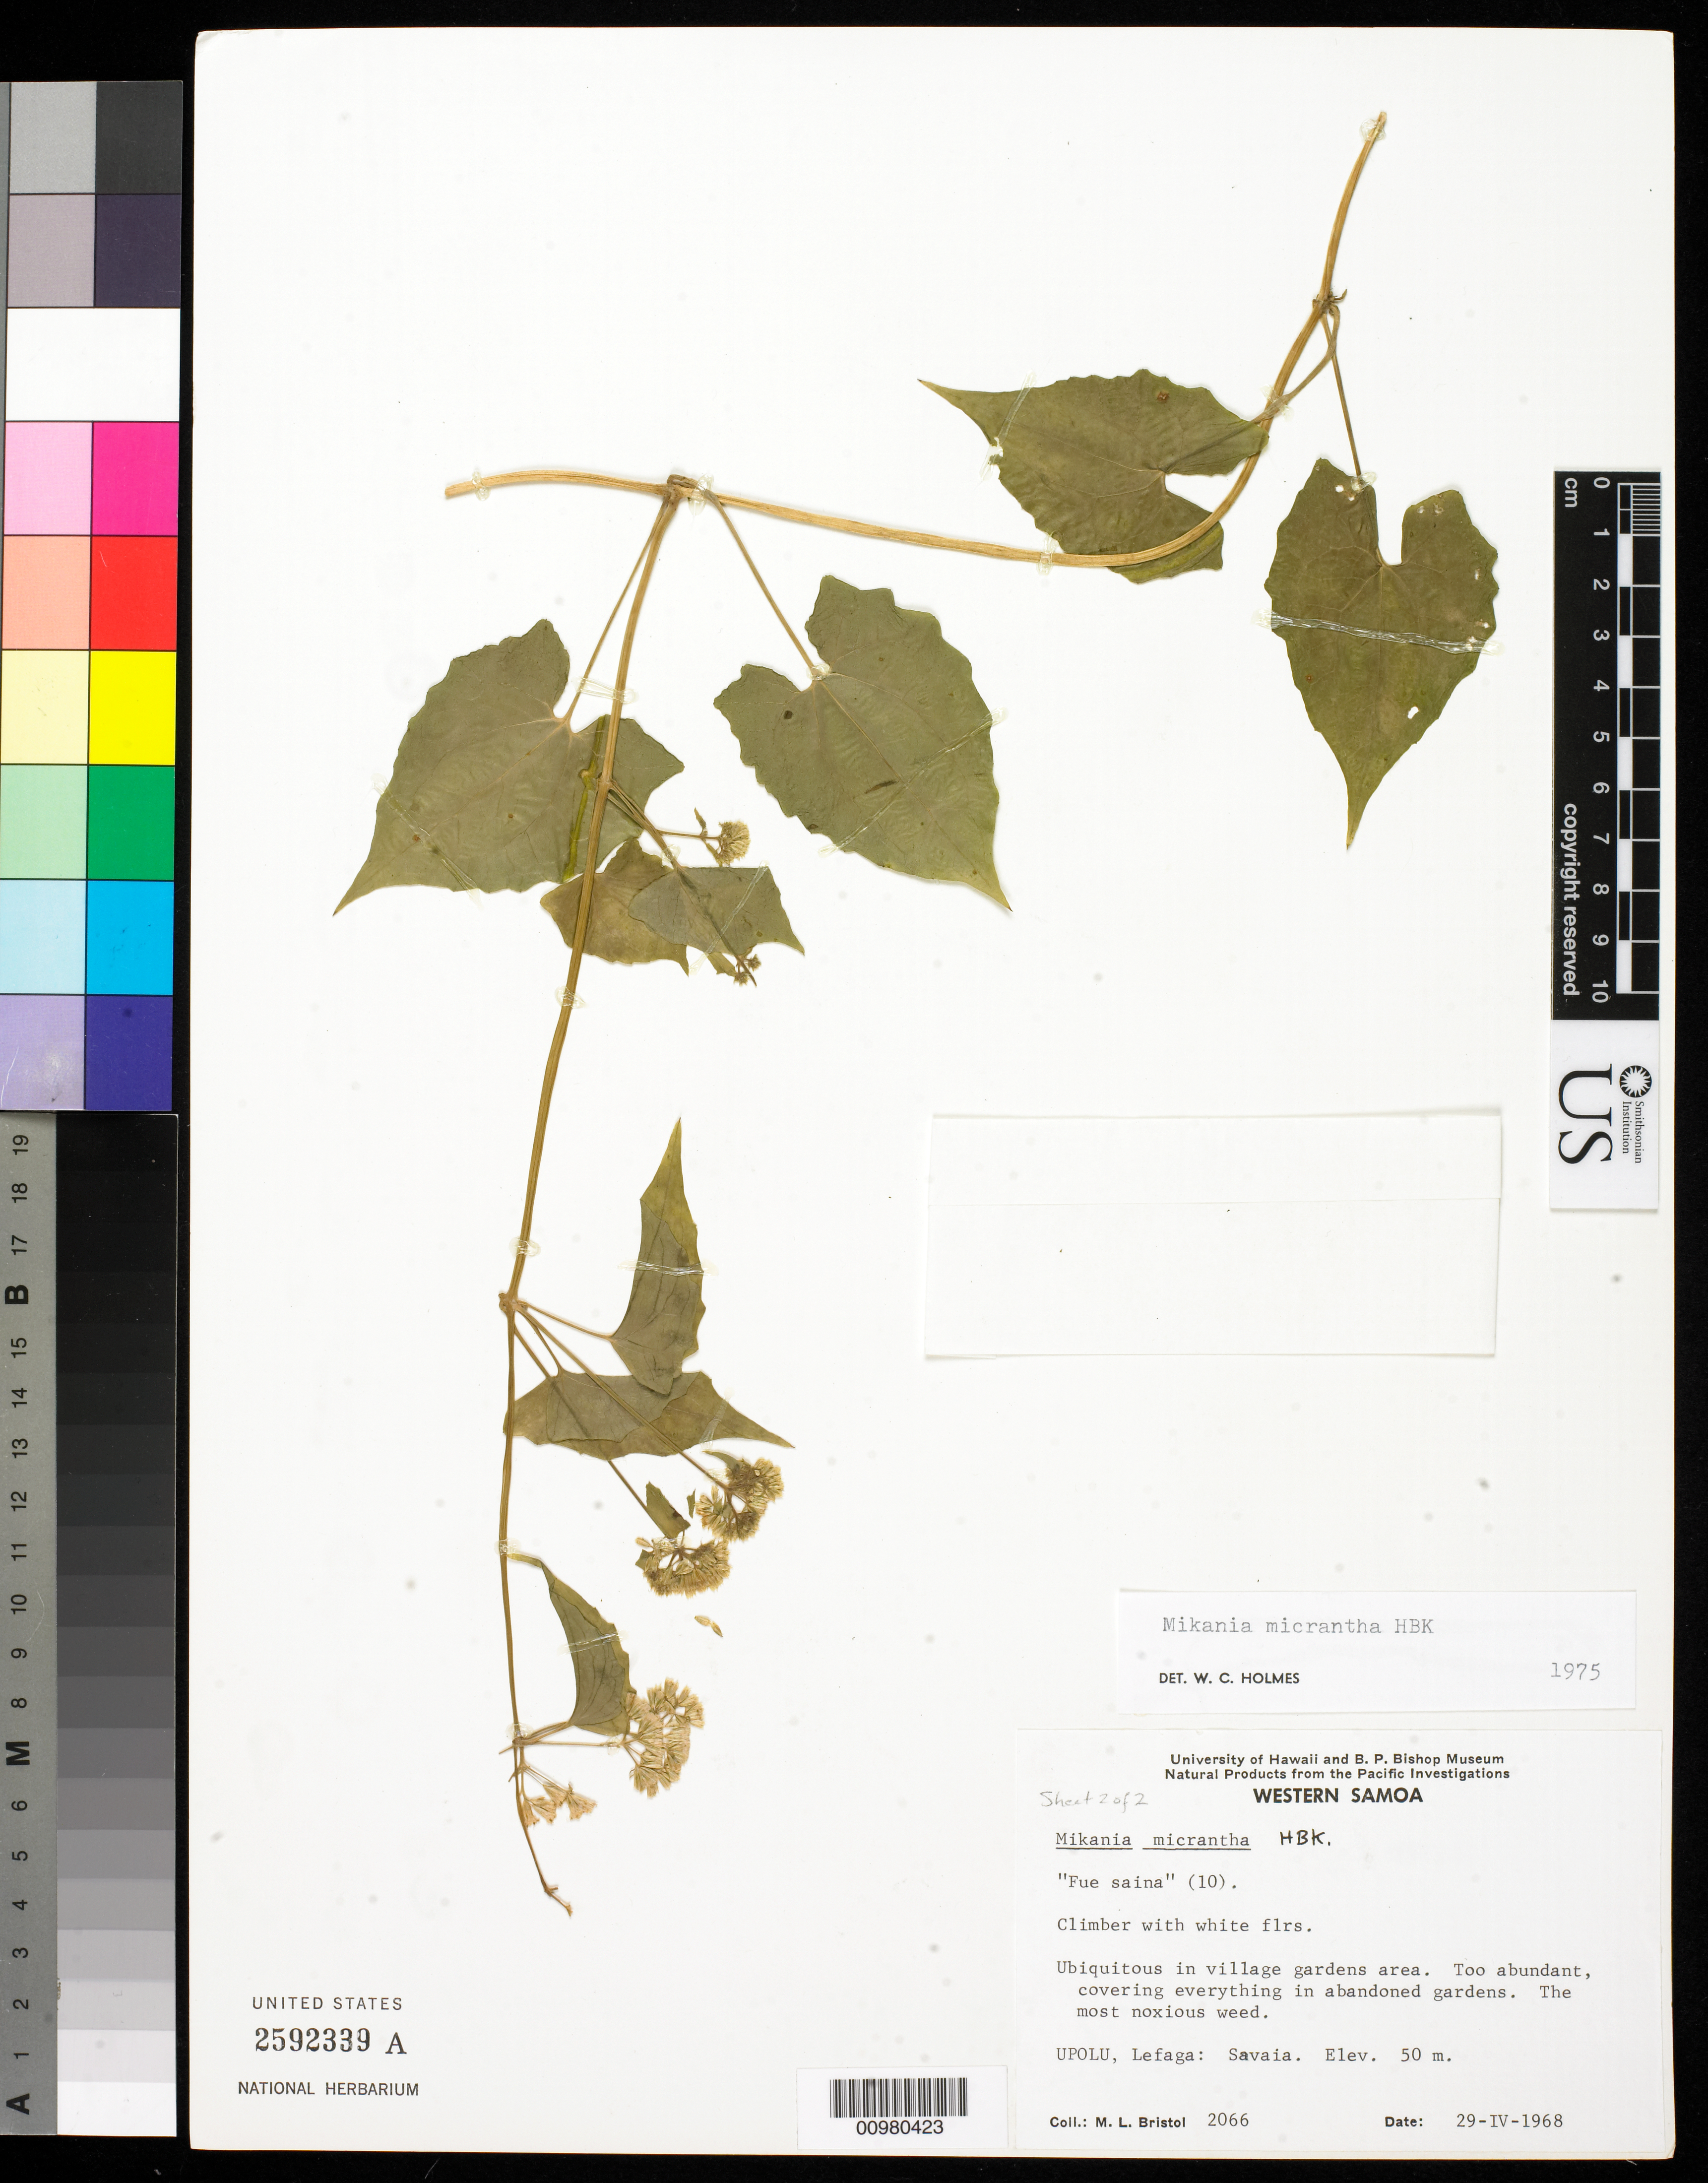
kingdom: Plantae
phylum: Tracheophyta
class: Magnoliopsida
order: Asterales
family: Asteraceae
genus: Mikania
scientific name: Mikania micrantha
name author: Kunth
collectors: M. L. Bristol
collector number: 2066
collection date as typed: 29 Apr 1968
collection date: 1968-04-29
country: Samoa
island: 'Upolu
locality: Savia, Lefaga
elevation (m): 50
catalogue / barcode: US 2592339